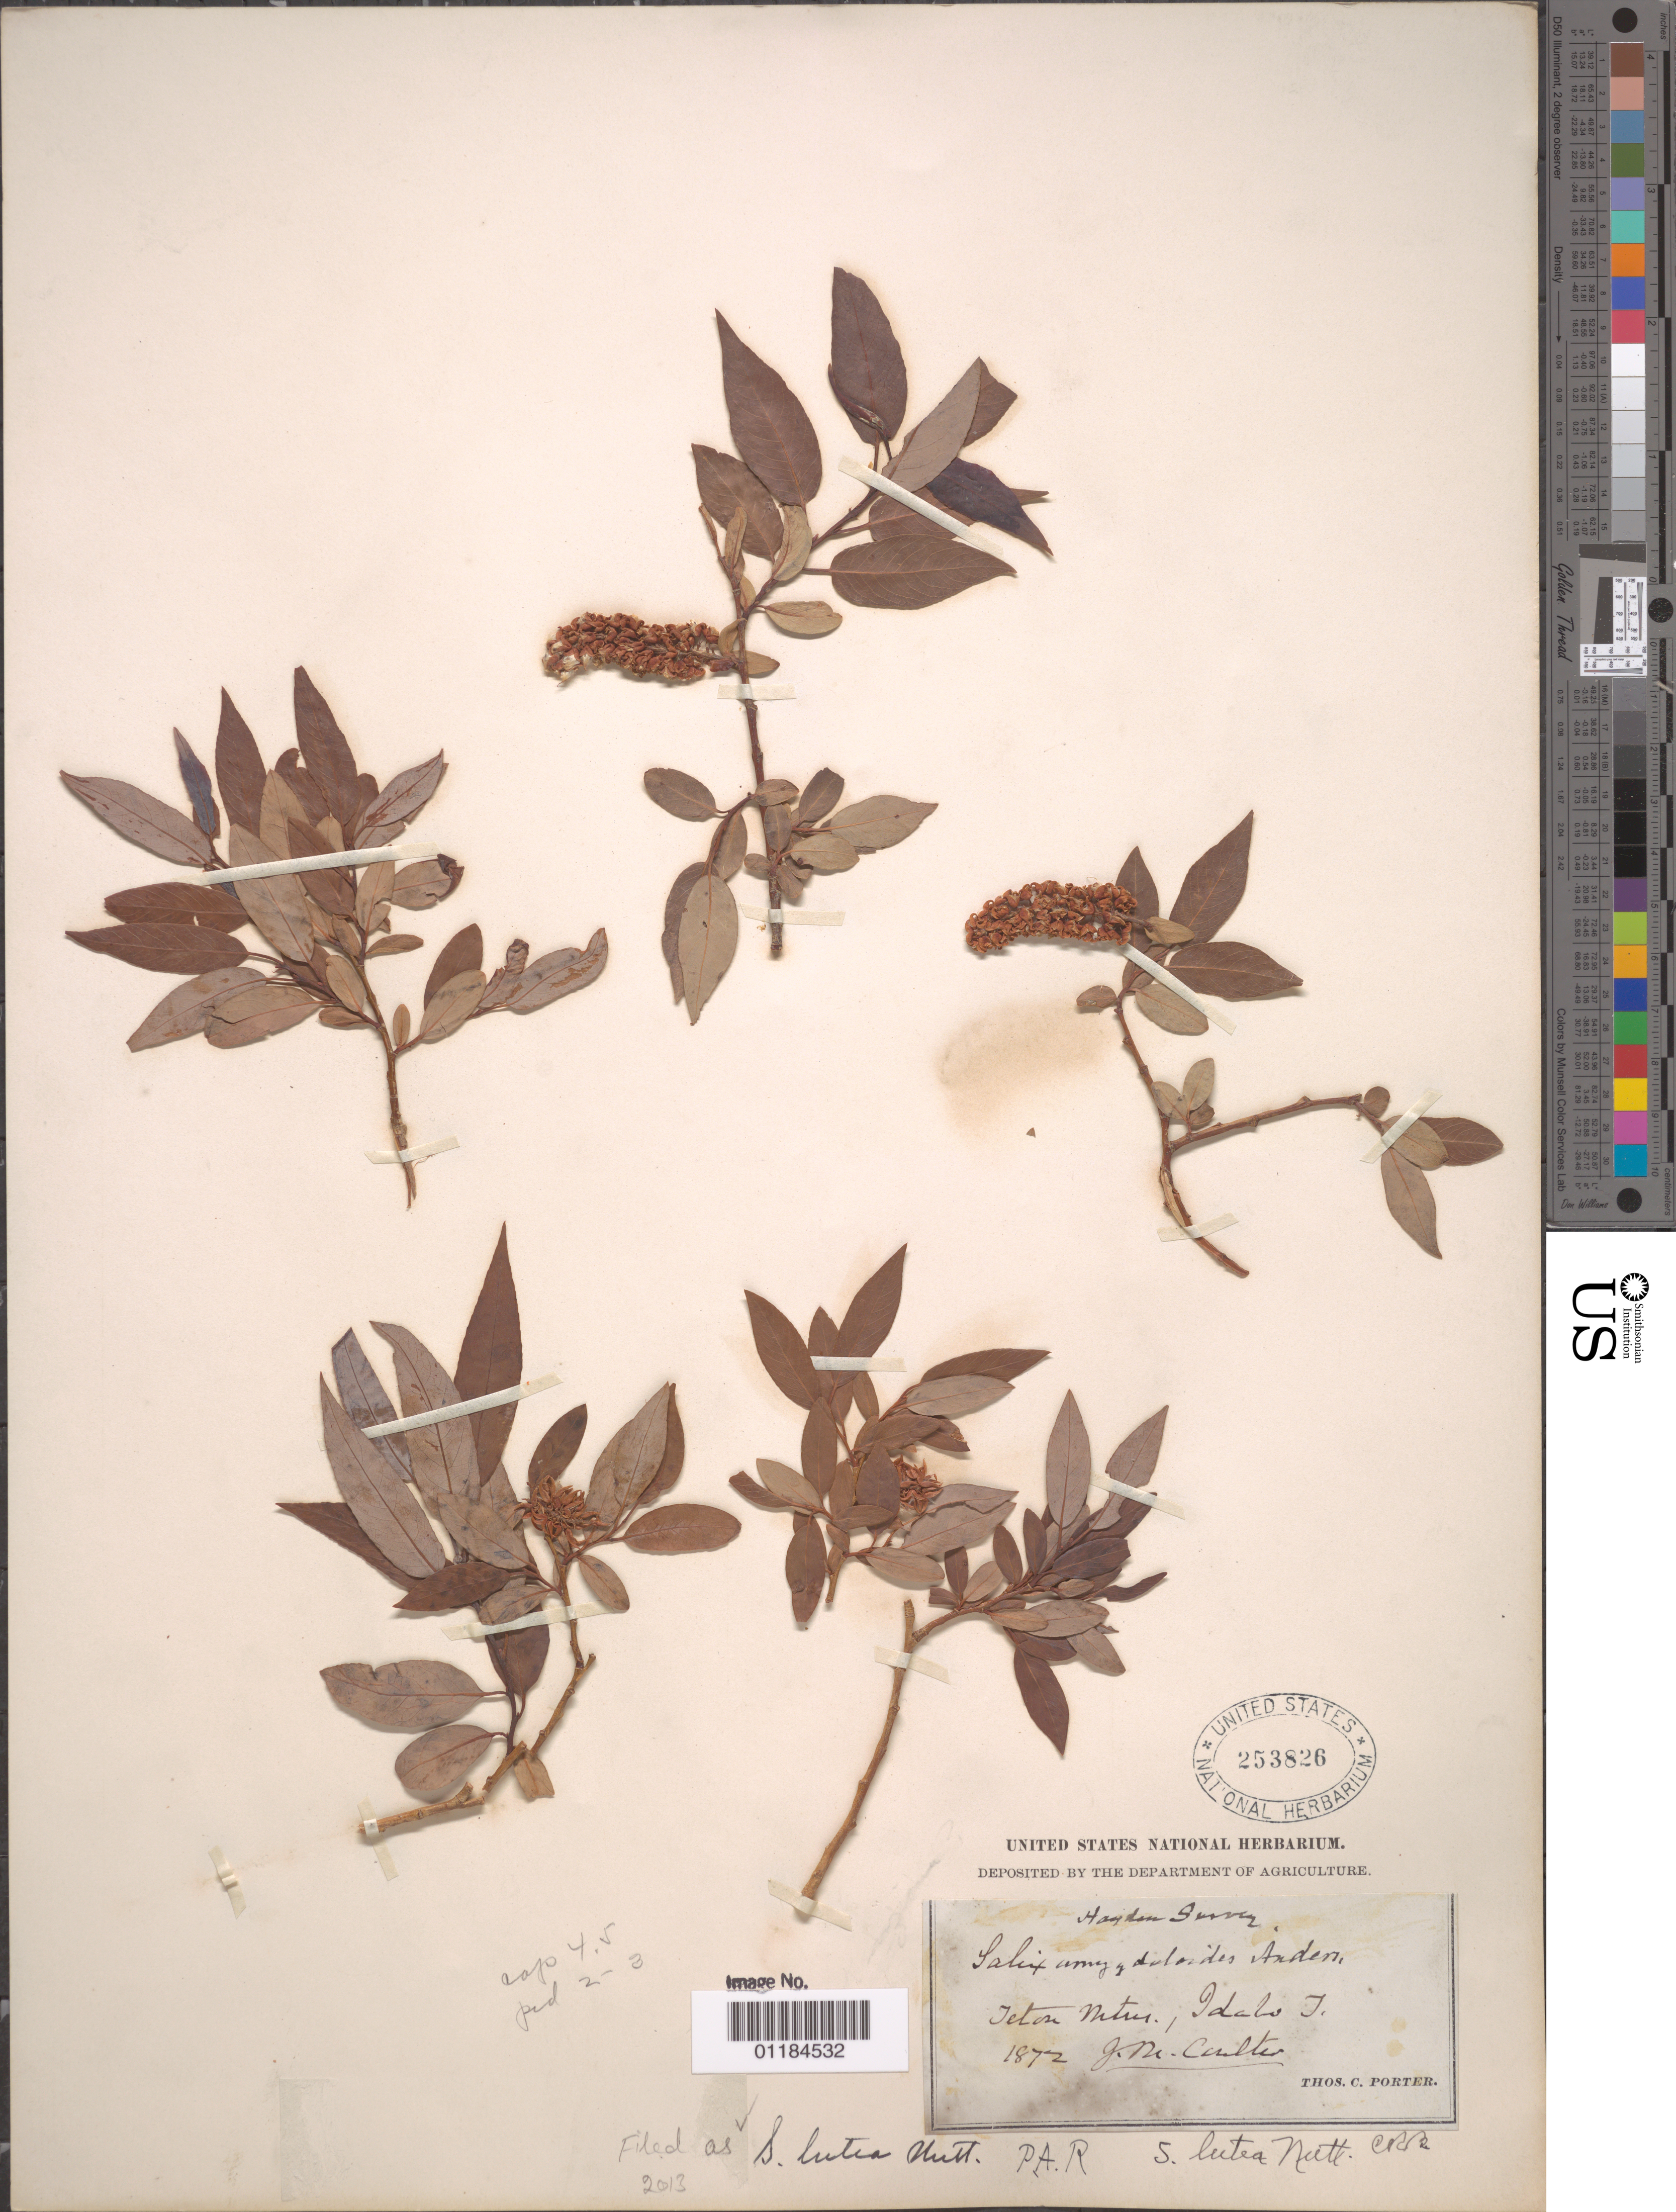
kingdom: Plantae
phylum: Tracheophyta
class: Magnoliopsida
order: Malpighiales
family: Salicaceae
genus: Salix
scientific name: Salix lutea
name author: Nutt.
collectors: J. M. Coulter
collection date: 1872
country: United States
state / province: Idaho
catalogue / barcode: US 253826